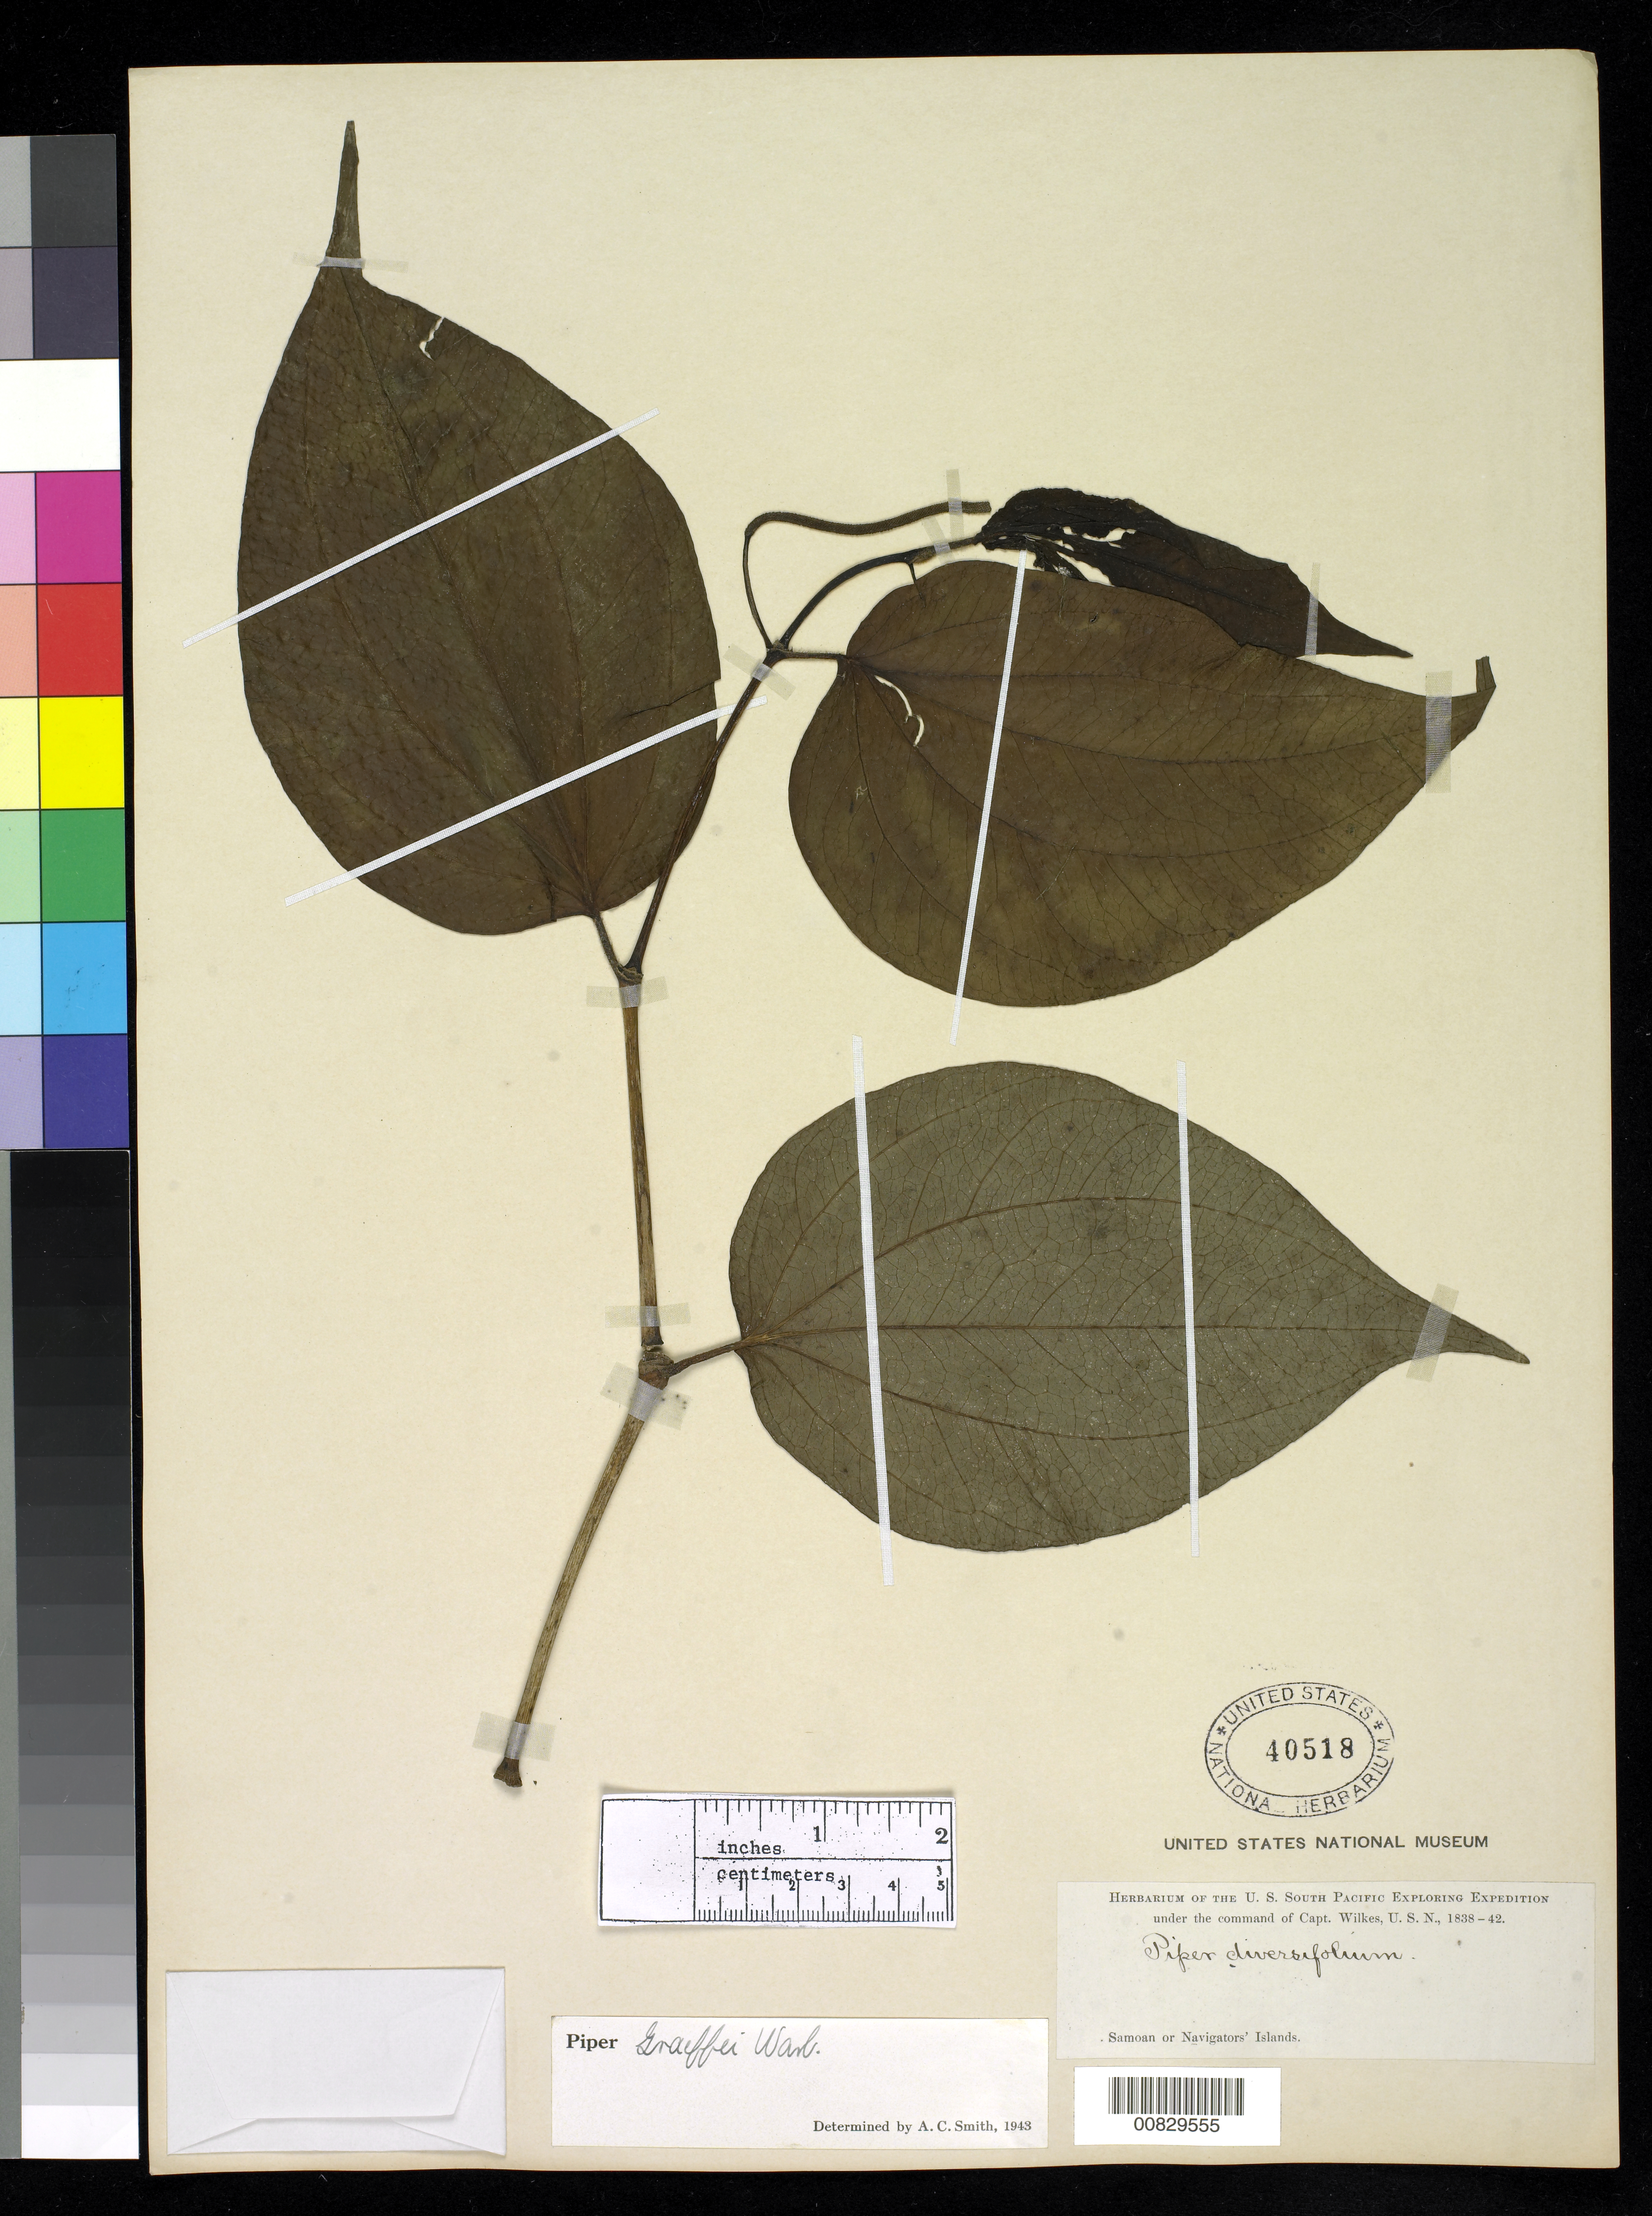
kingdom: Plantae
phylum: Tracheophyta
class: Magnoliopsida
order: Piperales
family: Piperaceae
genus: Piper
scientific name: Piper graeffei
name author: Warb.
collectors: Wilkes Explor. Exped.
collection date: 1838/1842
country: American Samoa / Samoa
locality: Samoan or Navigators' Islands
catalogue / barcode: US 40518